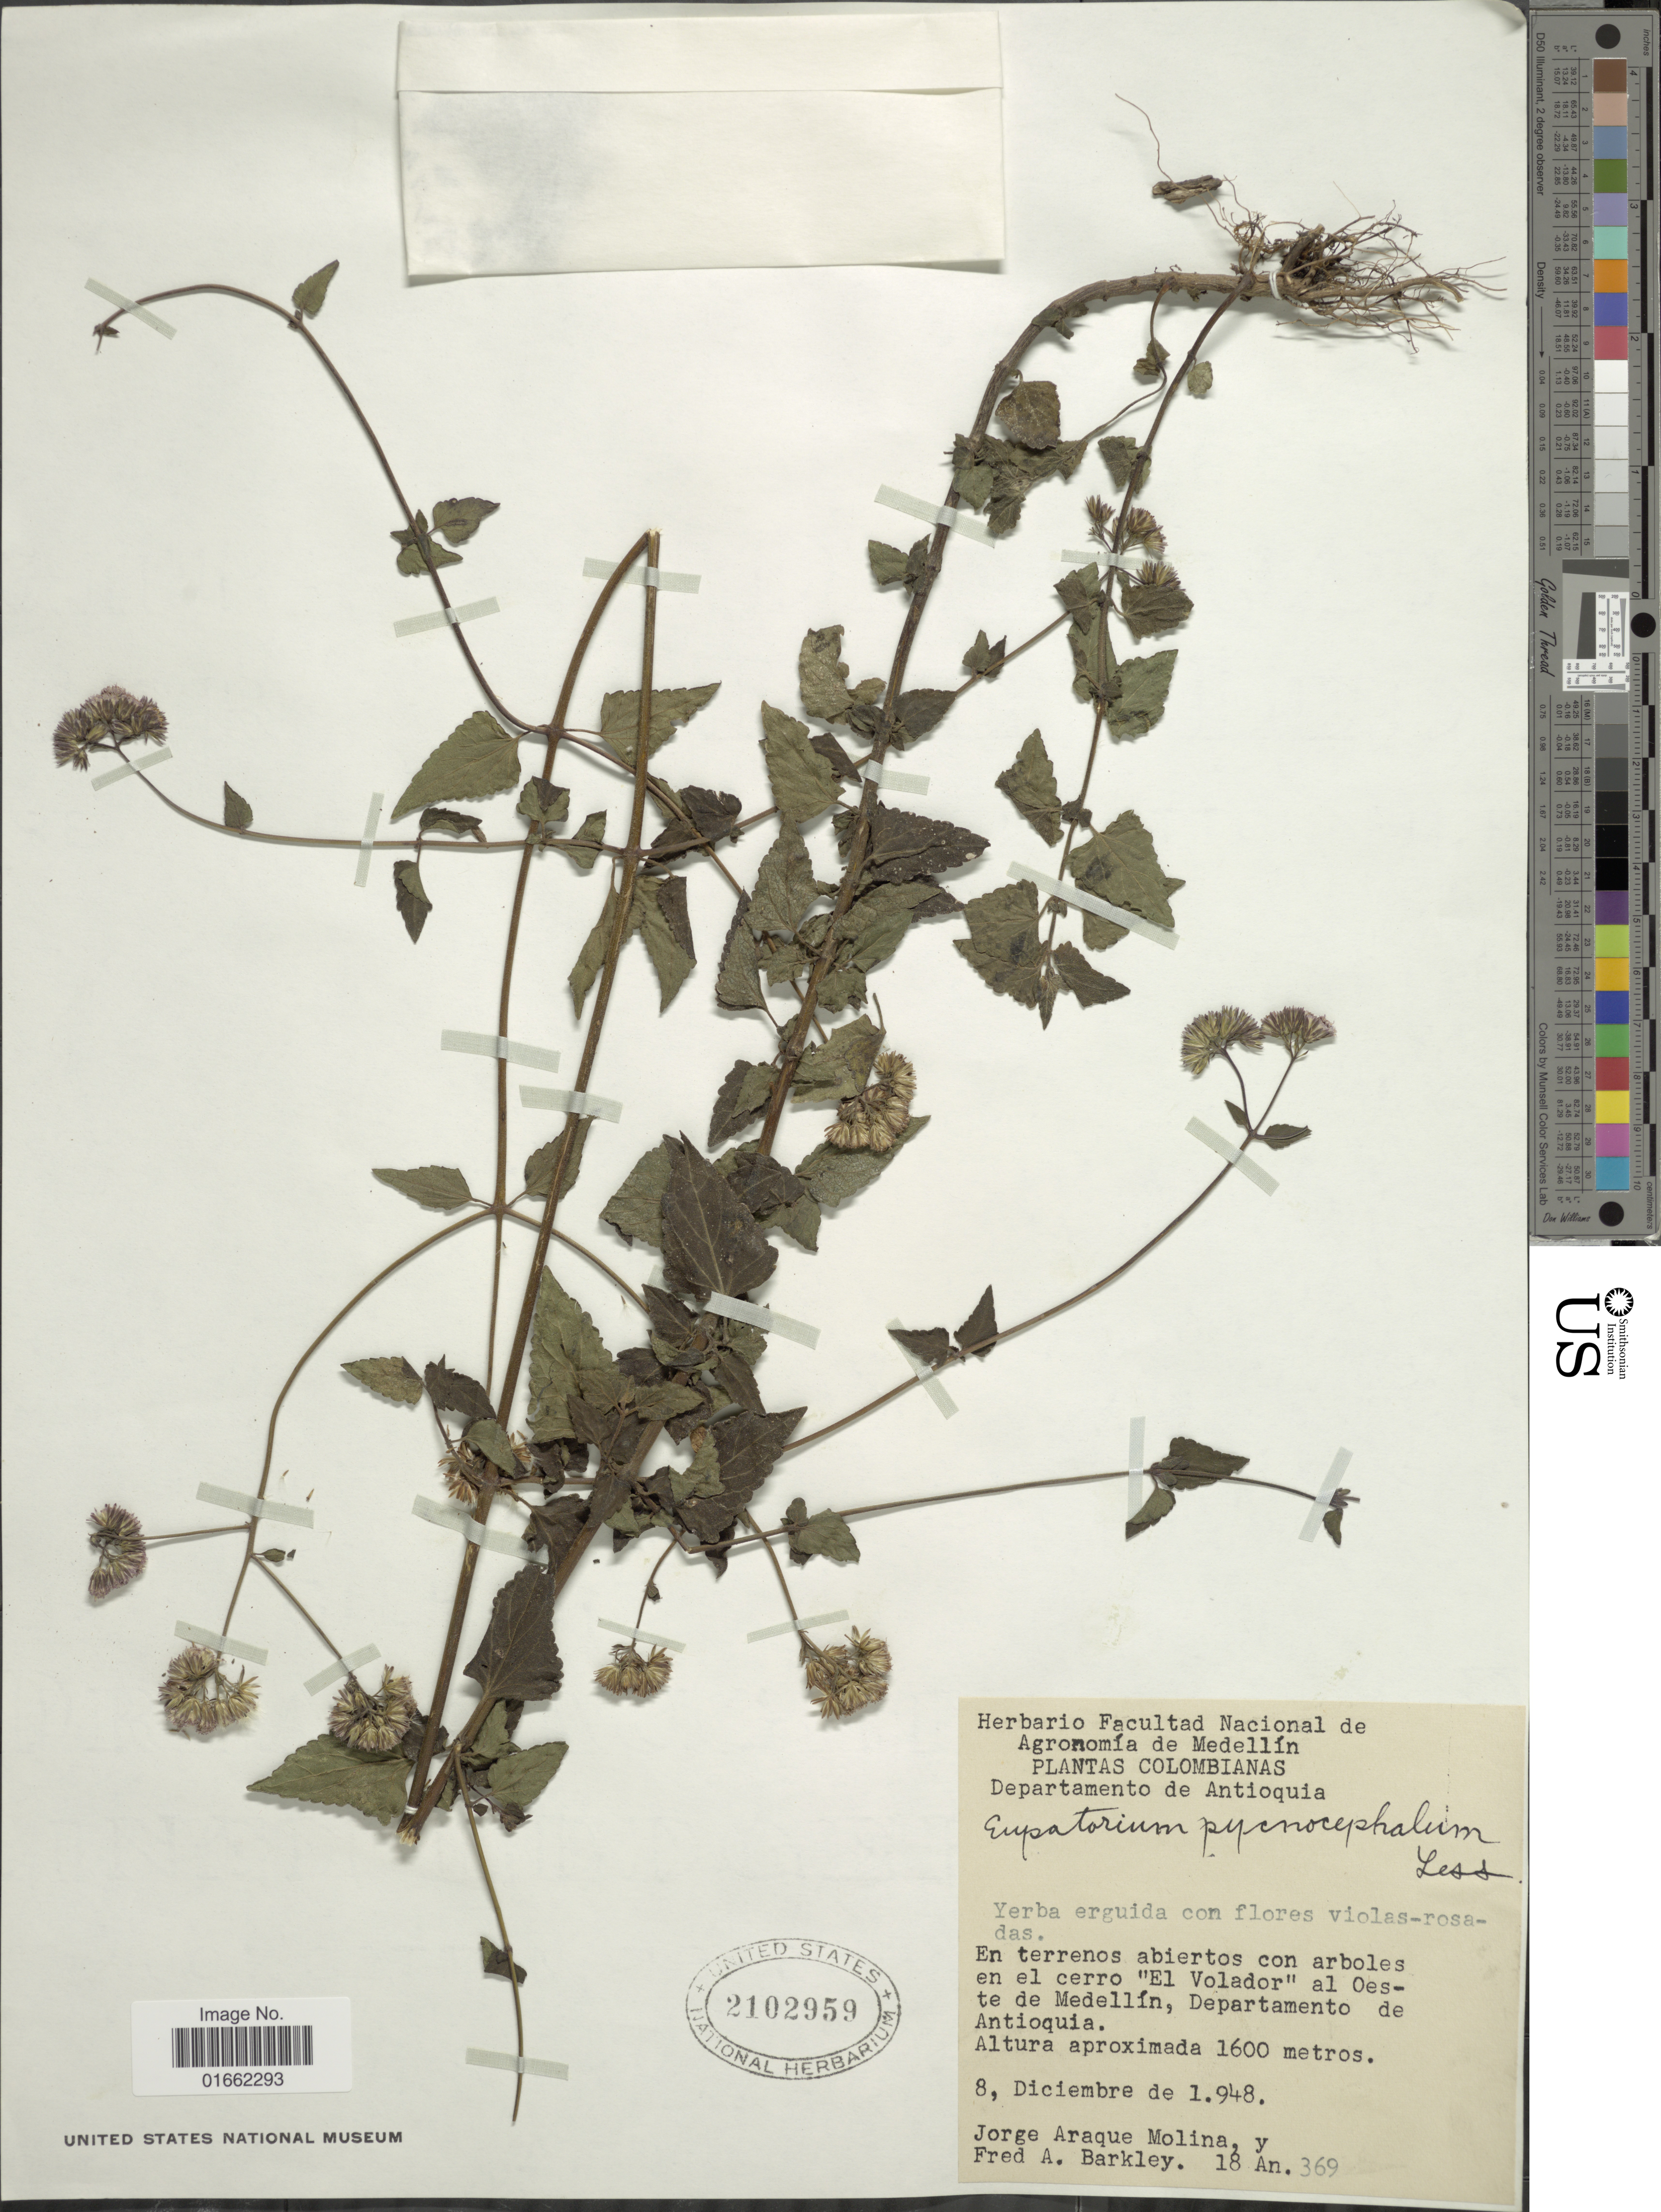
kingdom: Plantae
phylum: Tracheophyta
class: Magnoliopsida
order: Asterales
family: Asteraceae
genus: Fleischmannia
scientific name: Fleischmannia pratensis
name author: (Klatt) R.M. King & H. Rob.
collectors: J. Araque Molina & F. A. Barkley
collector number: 18An369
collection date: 1948-12-08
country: Colombia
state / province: Antioquia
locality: Departamento de Antioquia. En terrenos abiertos con arboles en el cerro "El Volador" al Oeste de Medellín.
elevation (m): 1600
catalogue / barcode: US 2102959